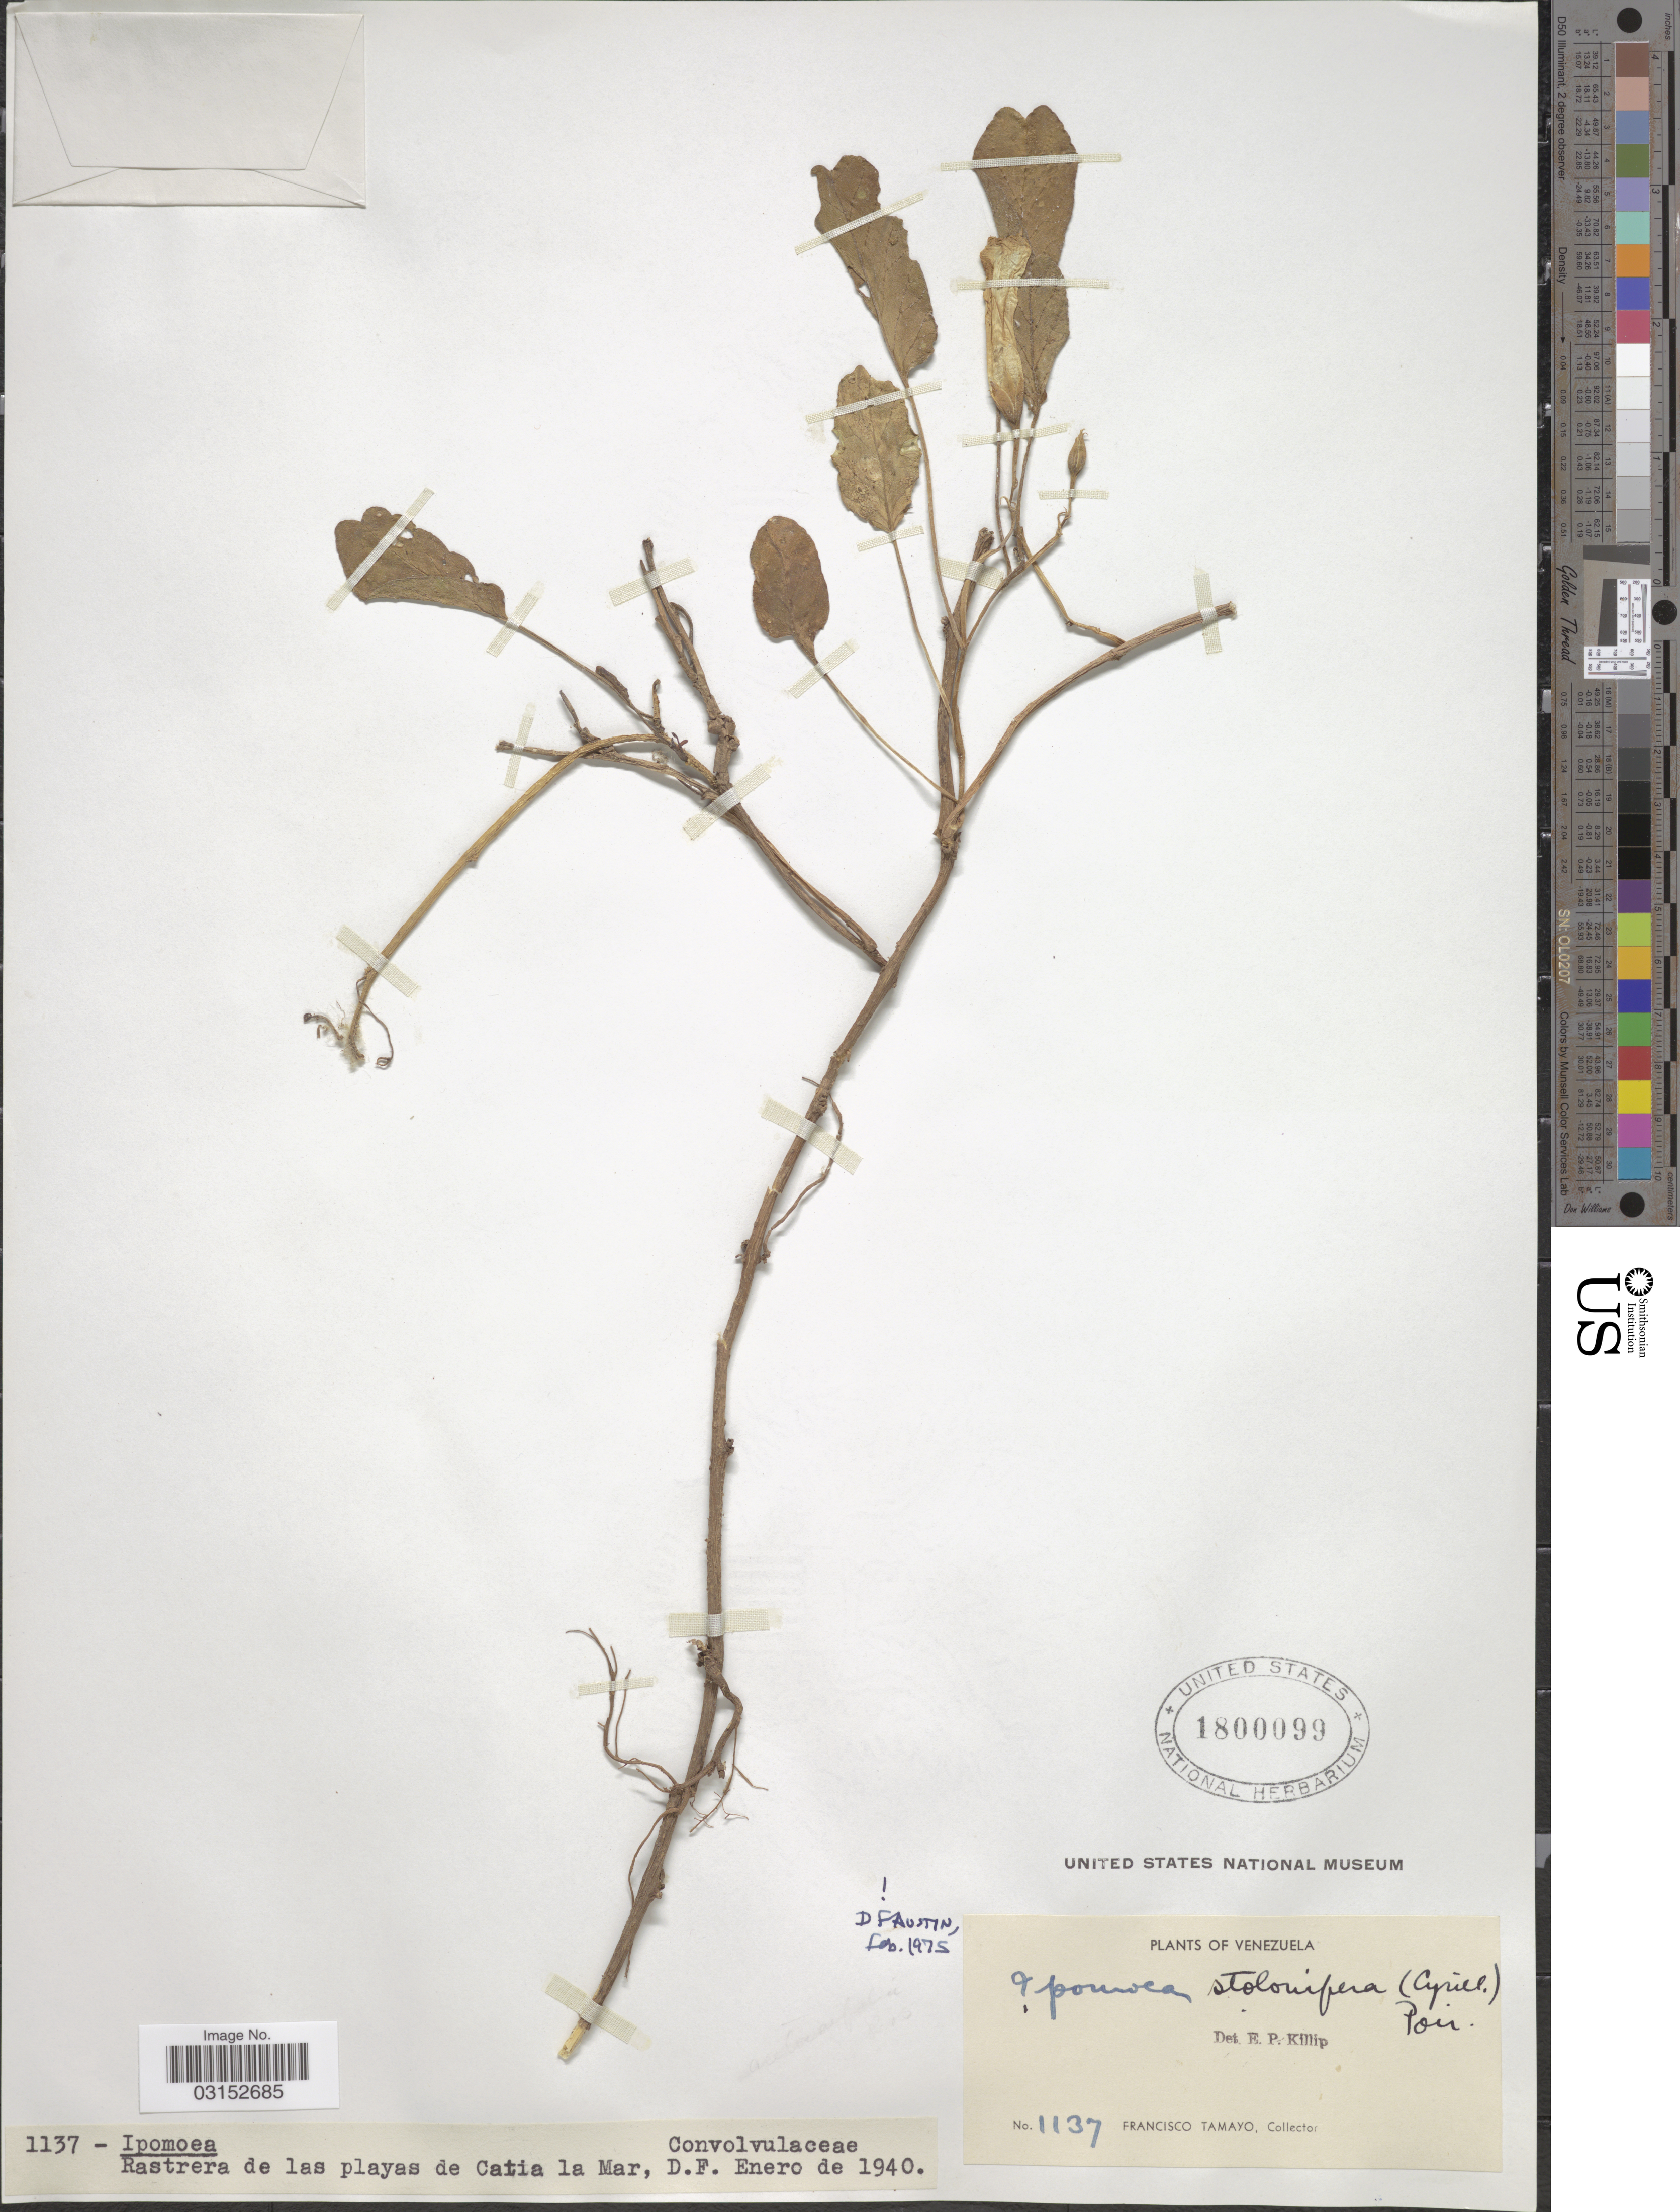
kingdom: Plantae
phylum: Tracheophyta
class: Magnoliopsida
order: Solanales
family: Convolvulaceae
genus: Ipomoea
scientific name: Ipomoea imperati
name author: (Vahl) Griseb.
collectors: F. Tamayo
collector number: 1137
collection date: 1940-01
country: Venezuela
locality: Rastrera de las playas de Catia la Mar, D.F.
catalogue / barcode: US 1800099